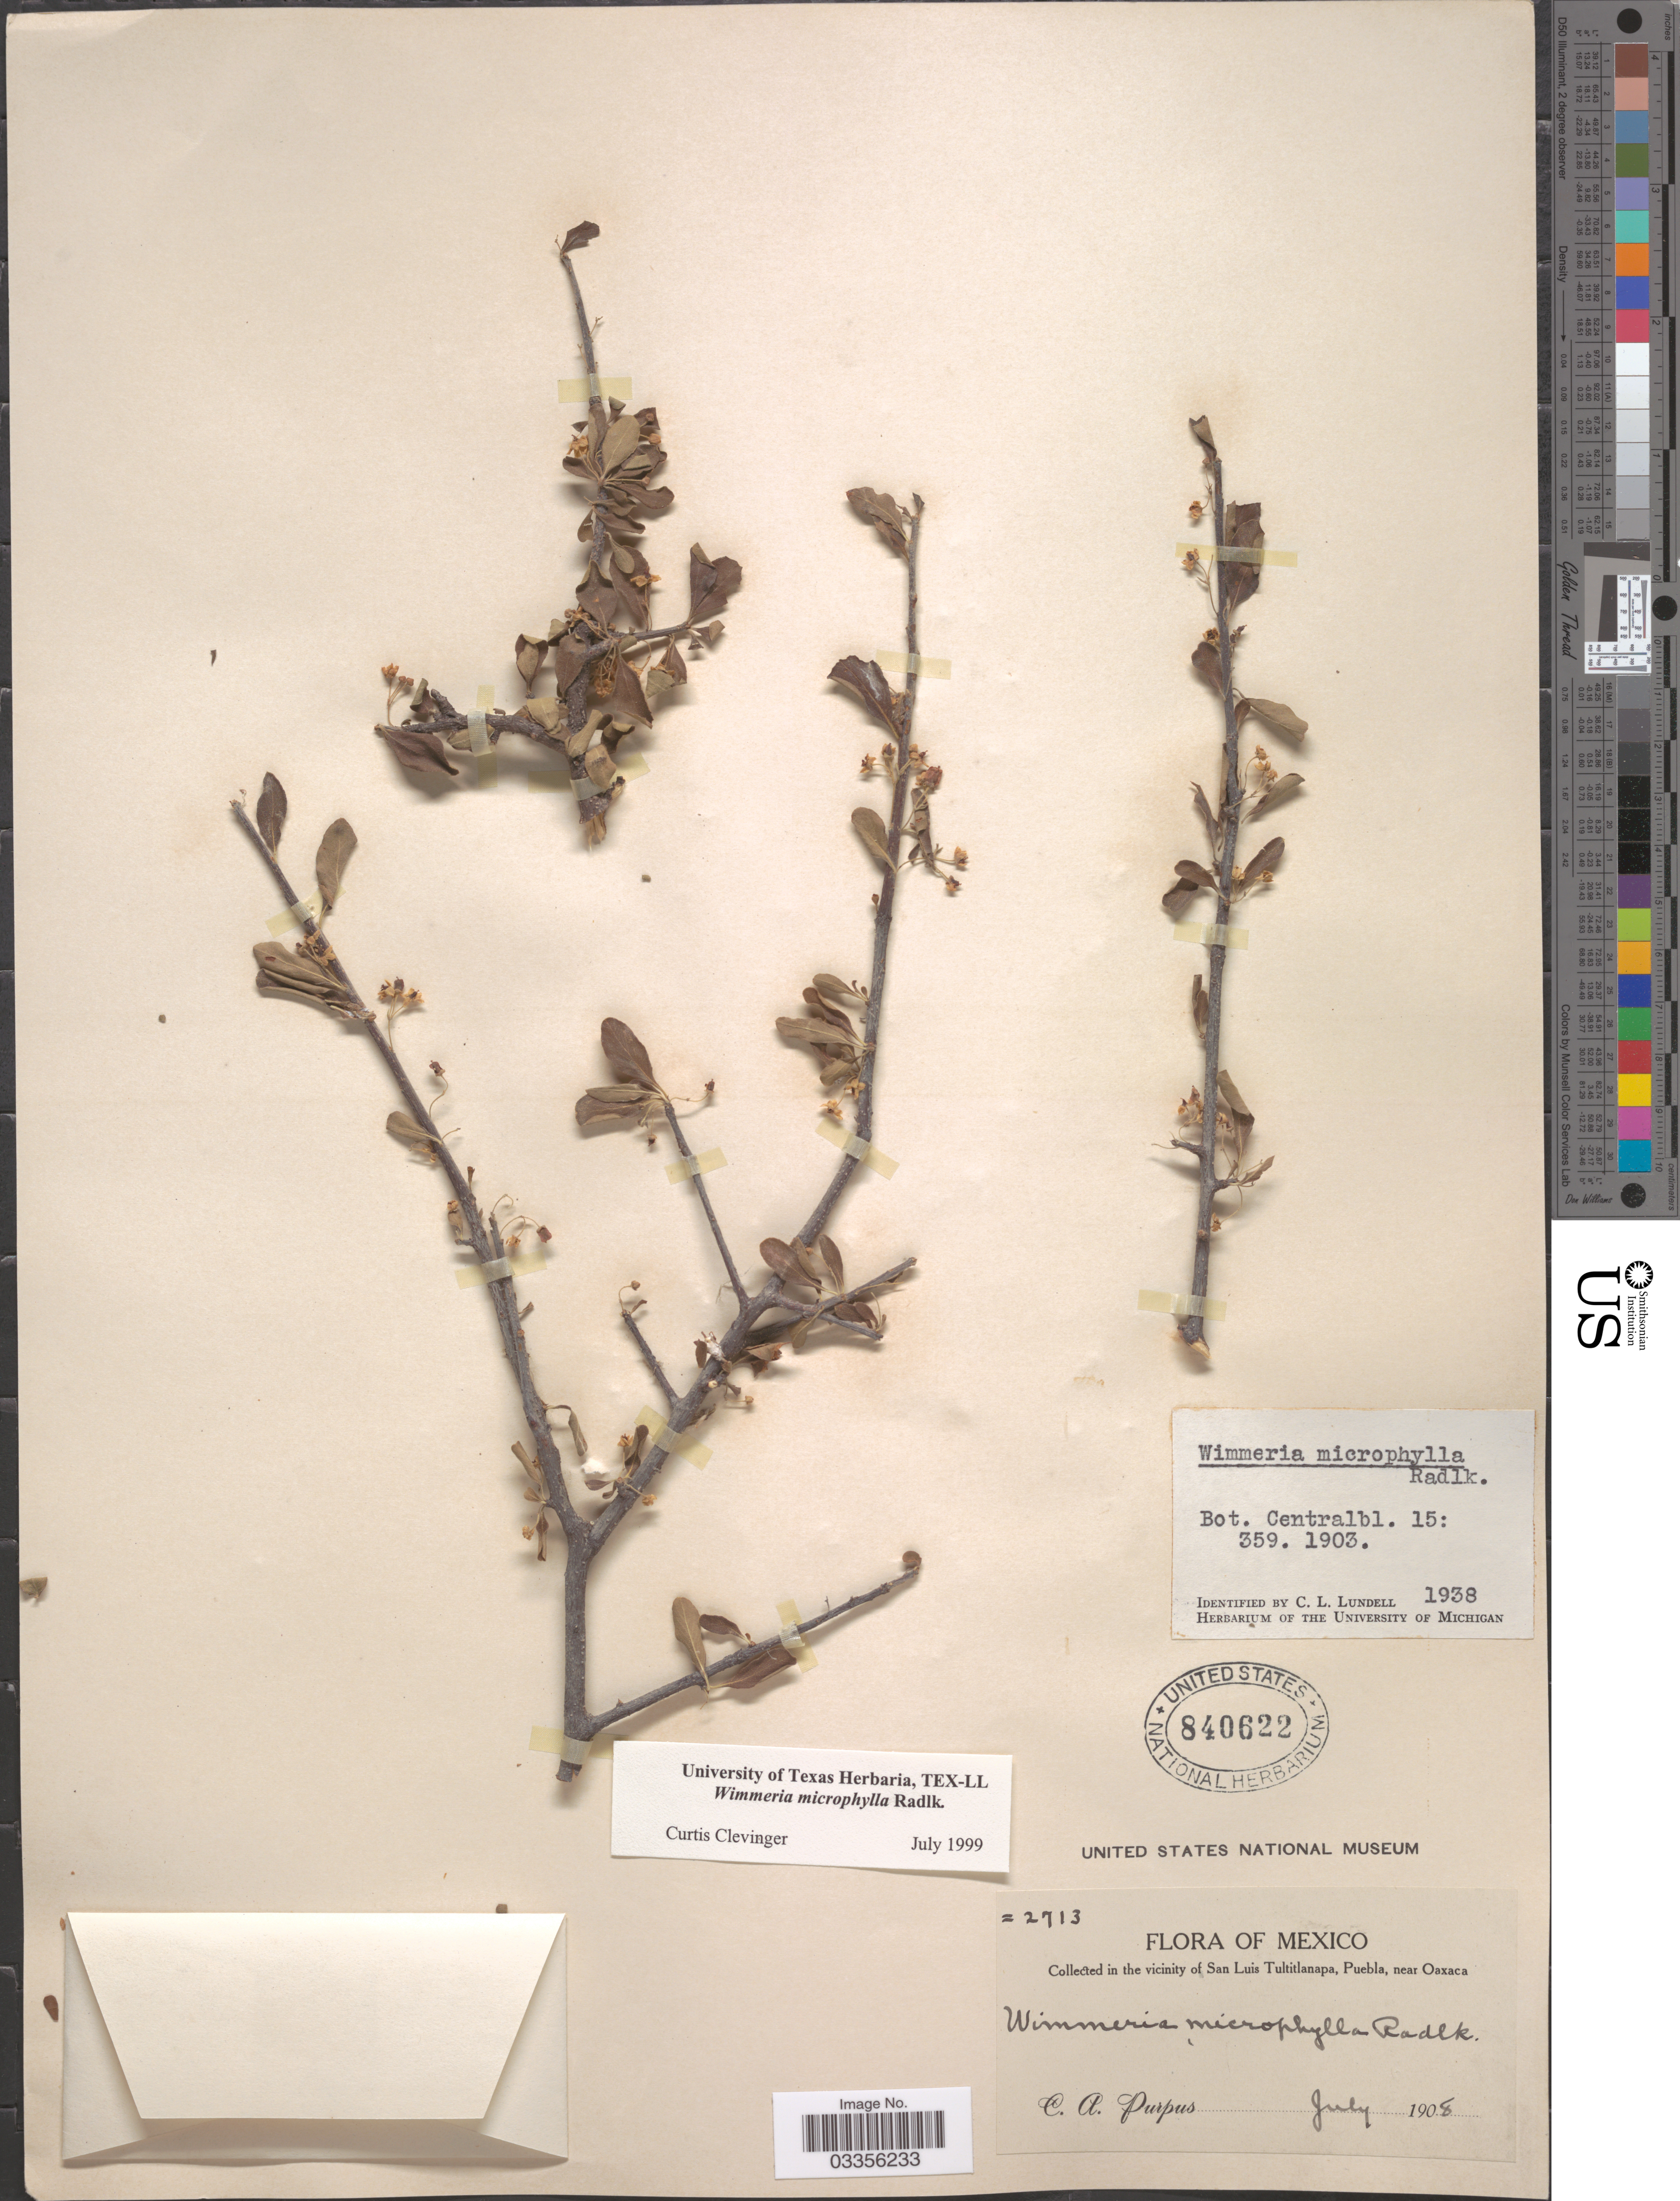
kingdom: Plantae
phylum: Tracheophyta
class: Magnoliopsida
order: Celastrales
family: Celastraceae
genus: Wimmeria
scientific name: Wimmeria microphylla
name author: Radlk.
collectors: C. A. Purpus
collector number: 2713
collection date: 1908-07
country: Mexico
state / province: Puebla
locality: In the vicinity of San Luis Tultitlanapa, near Oaxaca.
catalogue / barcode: US 840622